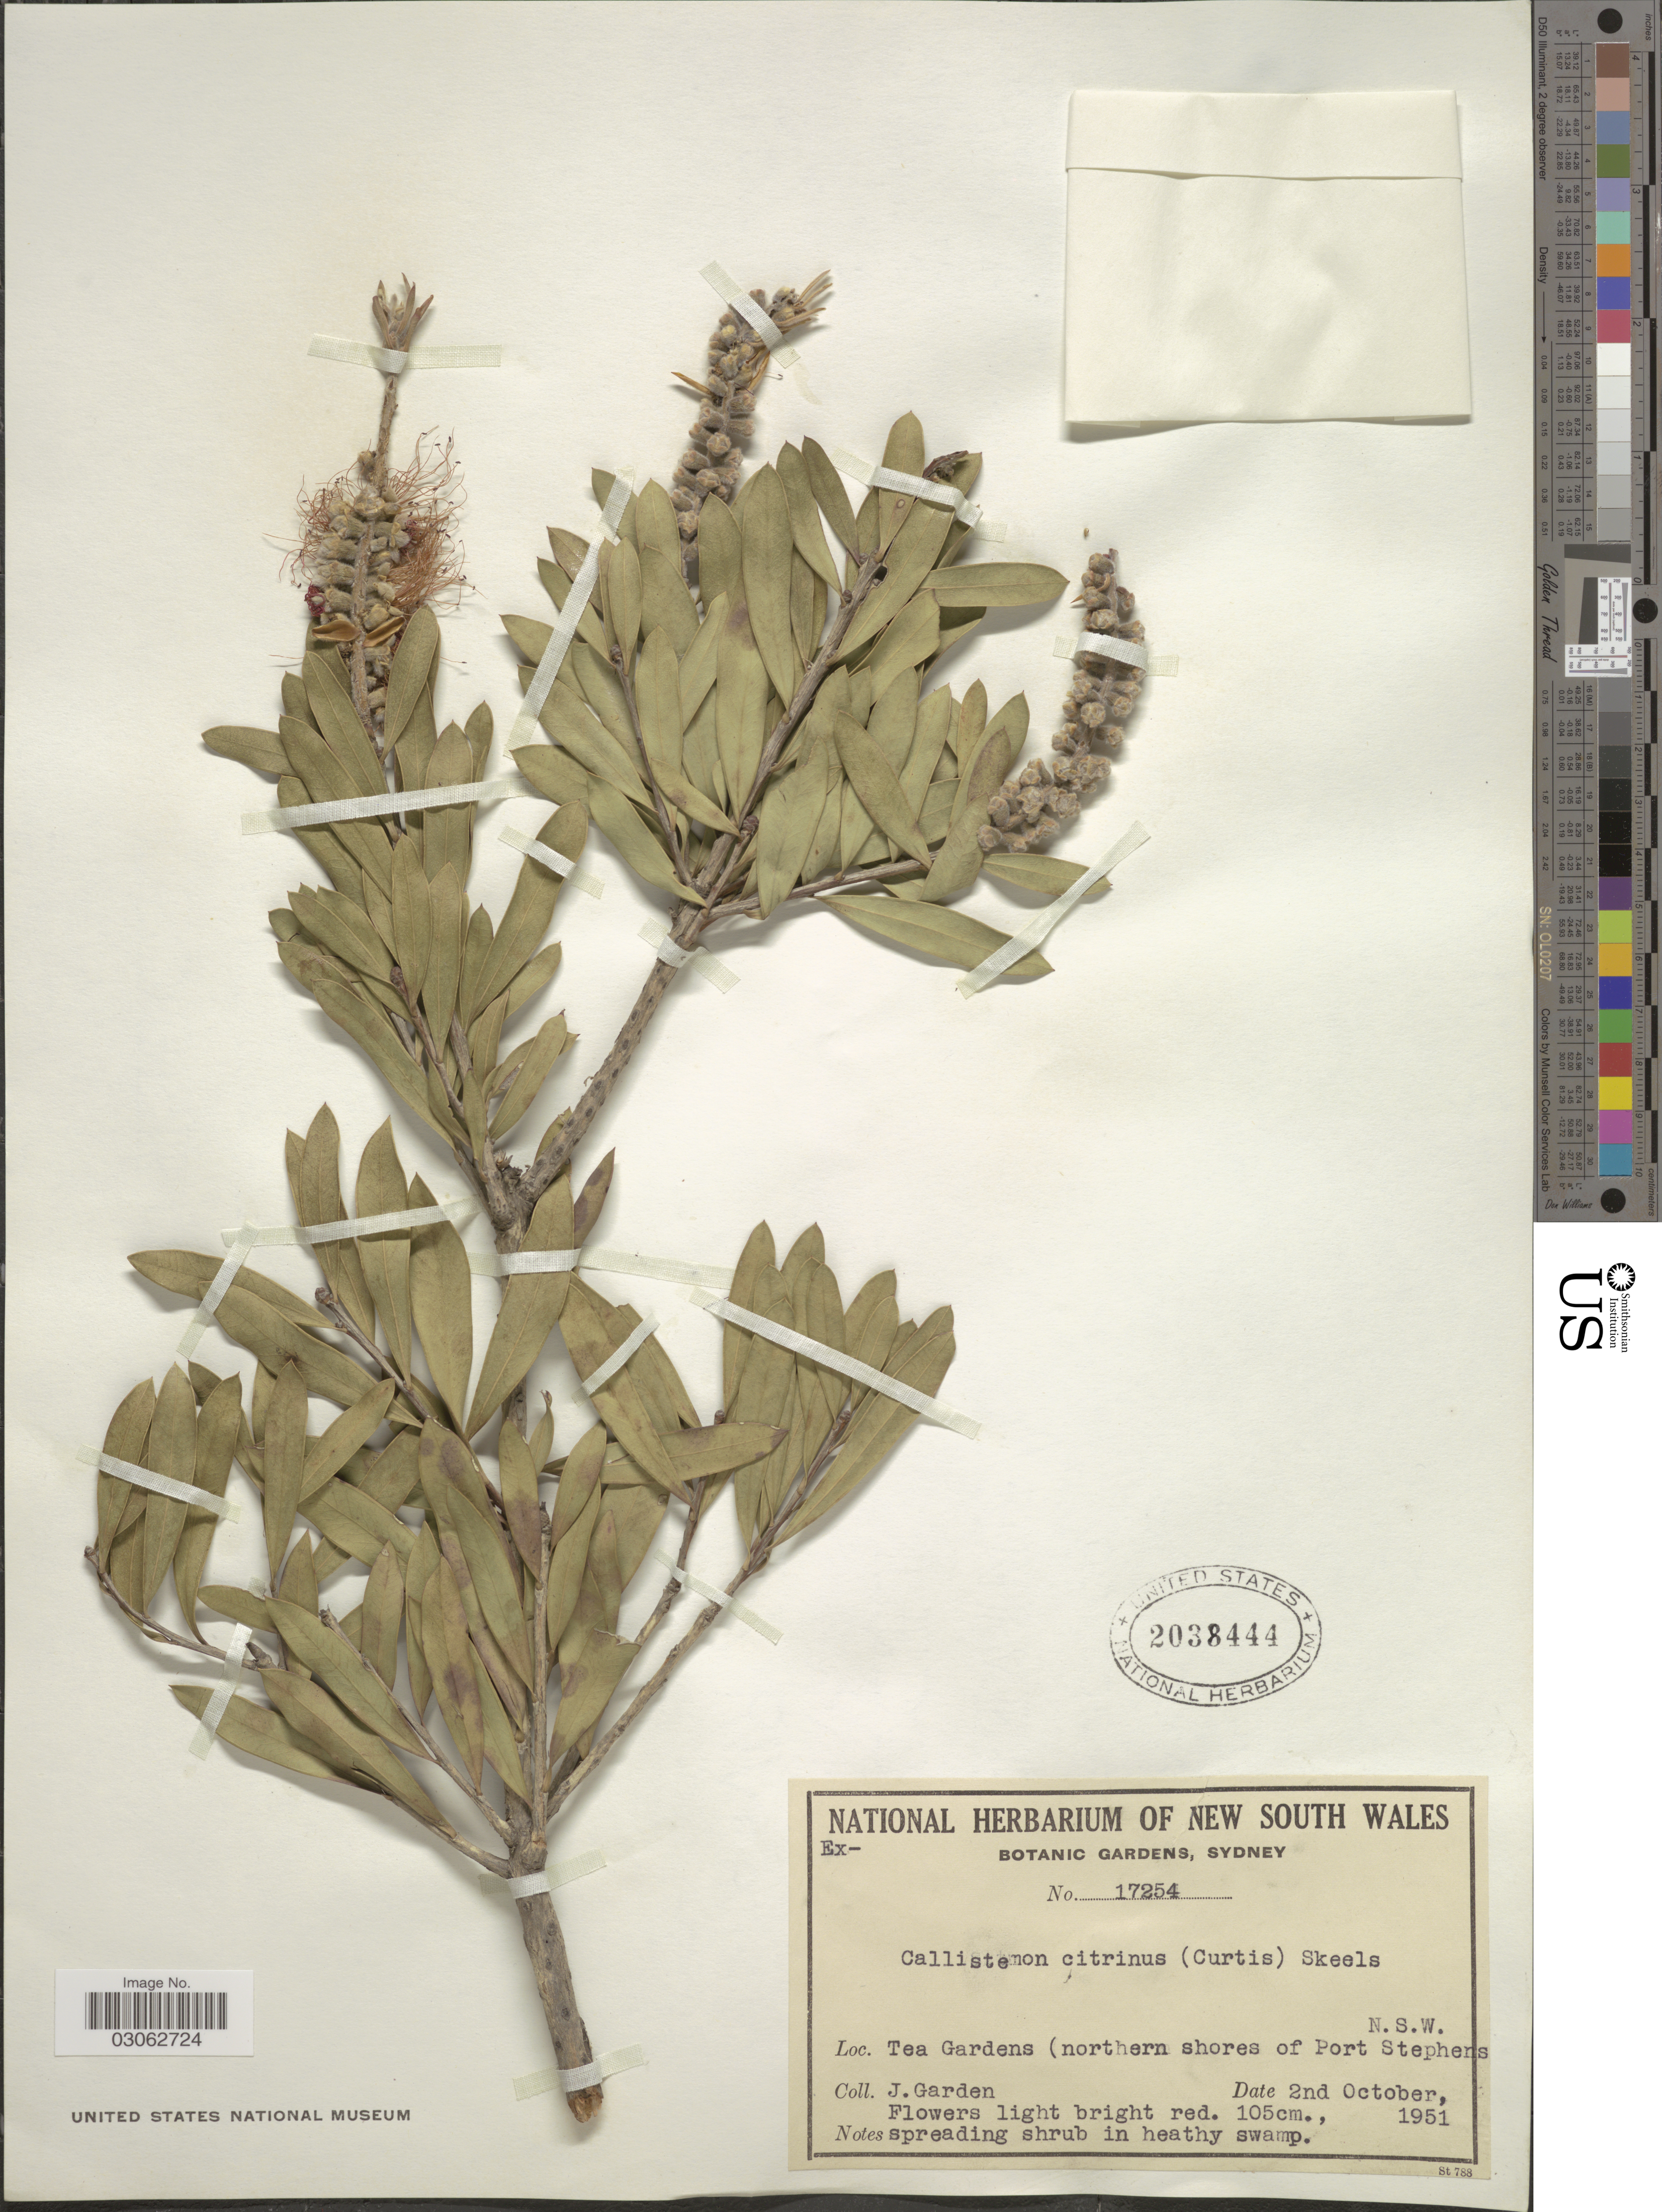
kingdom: Plantae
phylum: Tracheophyta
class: Magnoliopsida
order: Myrtales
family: Myrtaceae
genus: Callistemon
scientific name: Callistemon citrinus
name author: (Curtis) Skeels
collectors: J. Thompson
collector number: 17254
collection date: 1951-10-02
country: Australia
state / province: New South Wales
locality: Tea Gardens (northern shores of Port Stephens. N.S.W.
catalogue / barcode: US 2038444